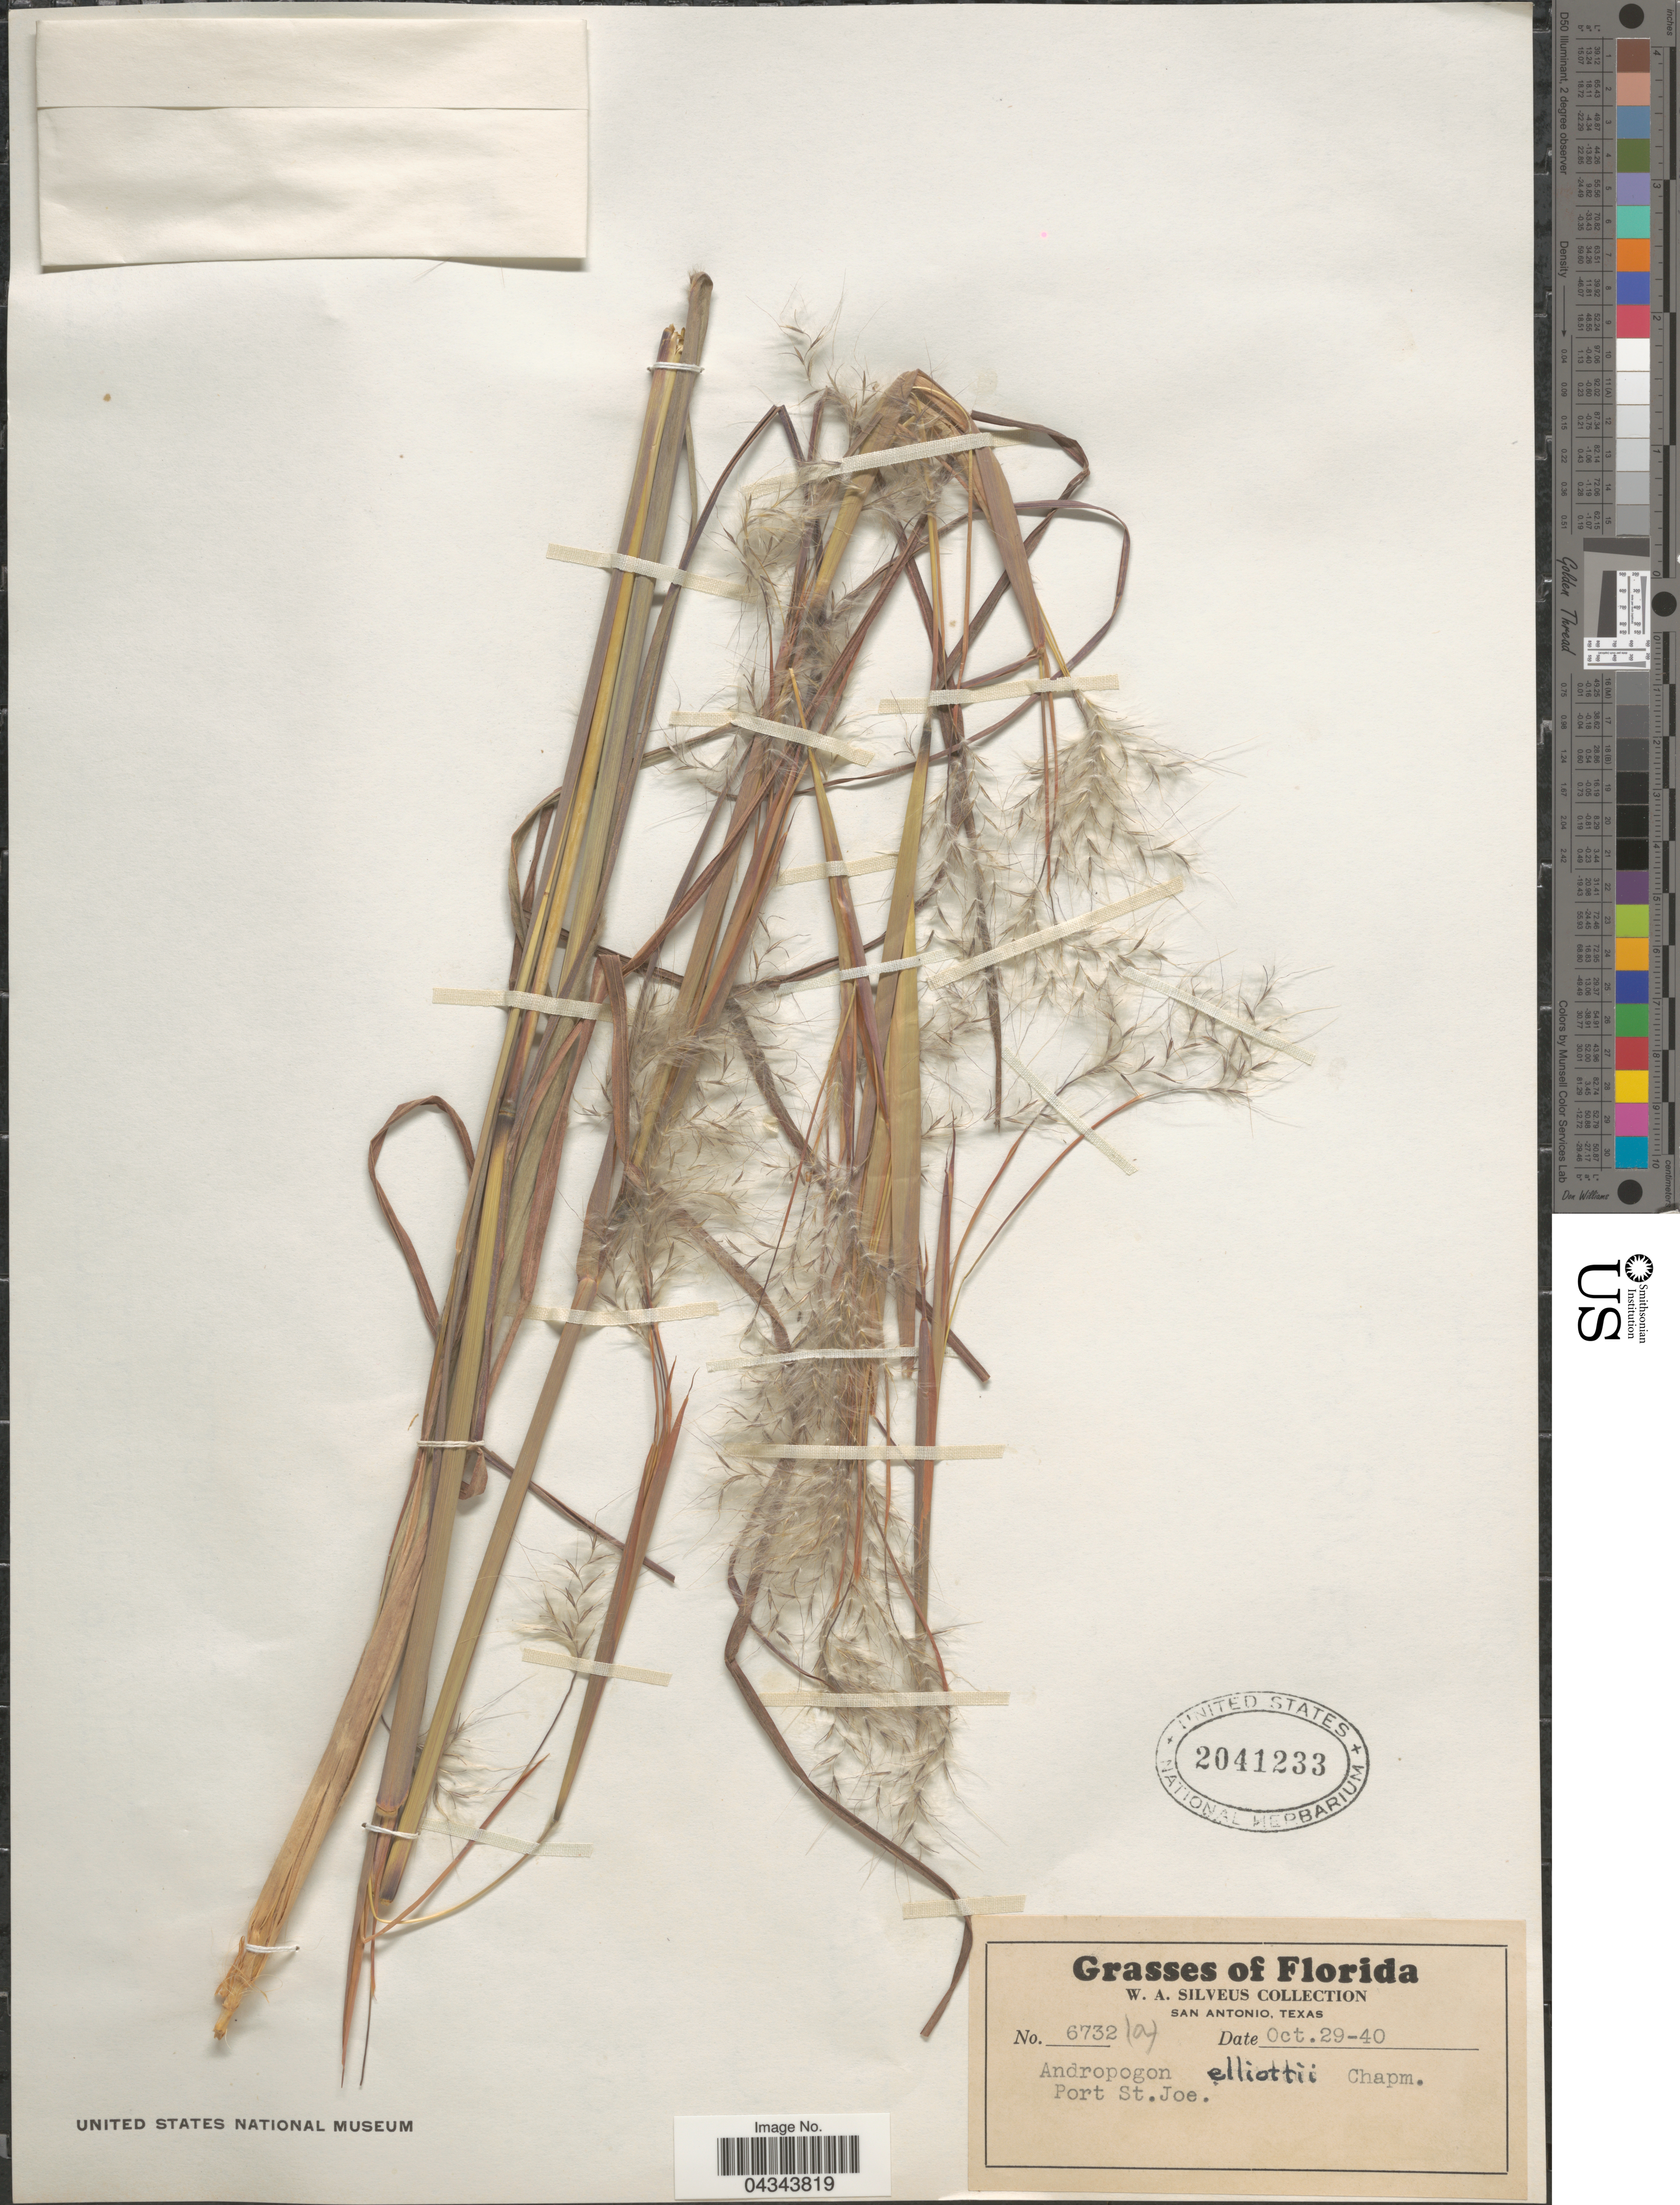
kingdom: Plantae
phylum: Tracheophyta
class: Liliopsida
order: Poales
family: Poaceae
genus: Andropogon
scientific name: Andropogon ternarius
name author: Michx.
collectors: W. Silveus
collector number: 6732(a)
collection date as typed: Transcribed d/m/y: 29/10/40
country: United States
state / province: Florida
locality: Port St. Joe.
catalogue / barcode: US 2041233